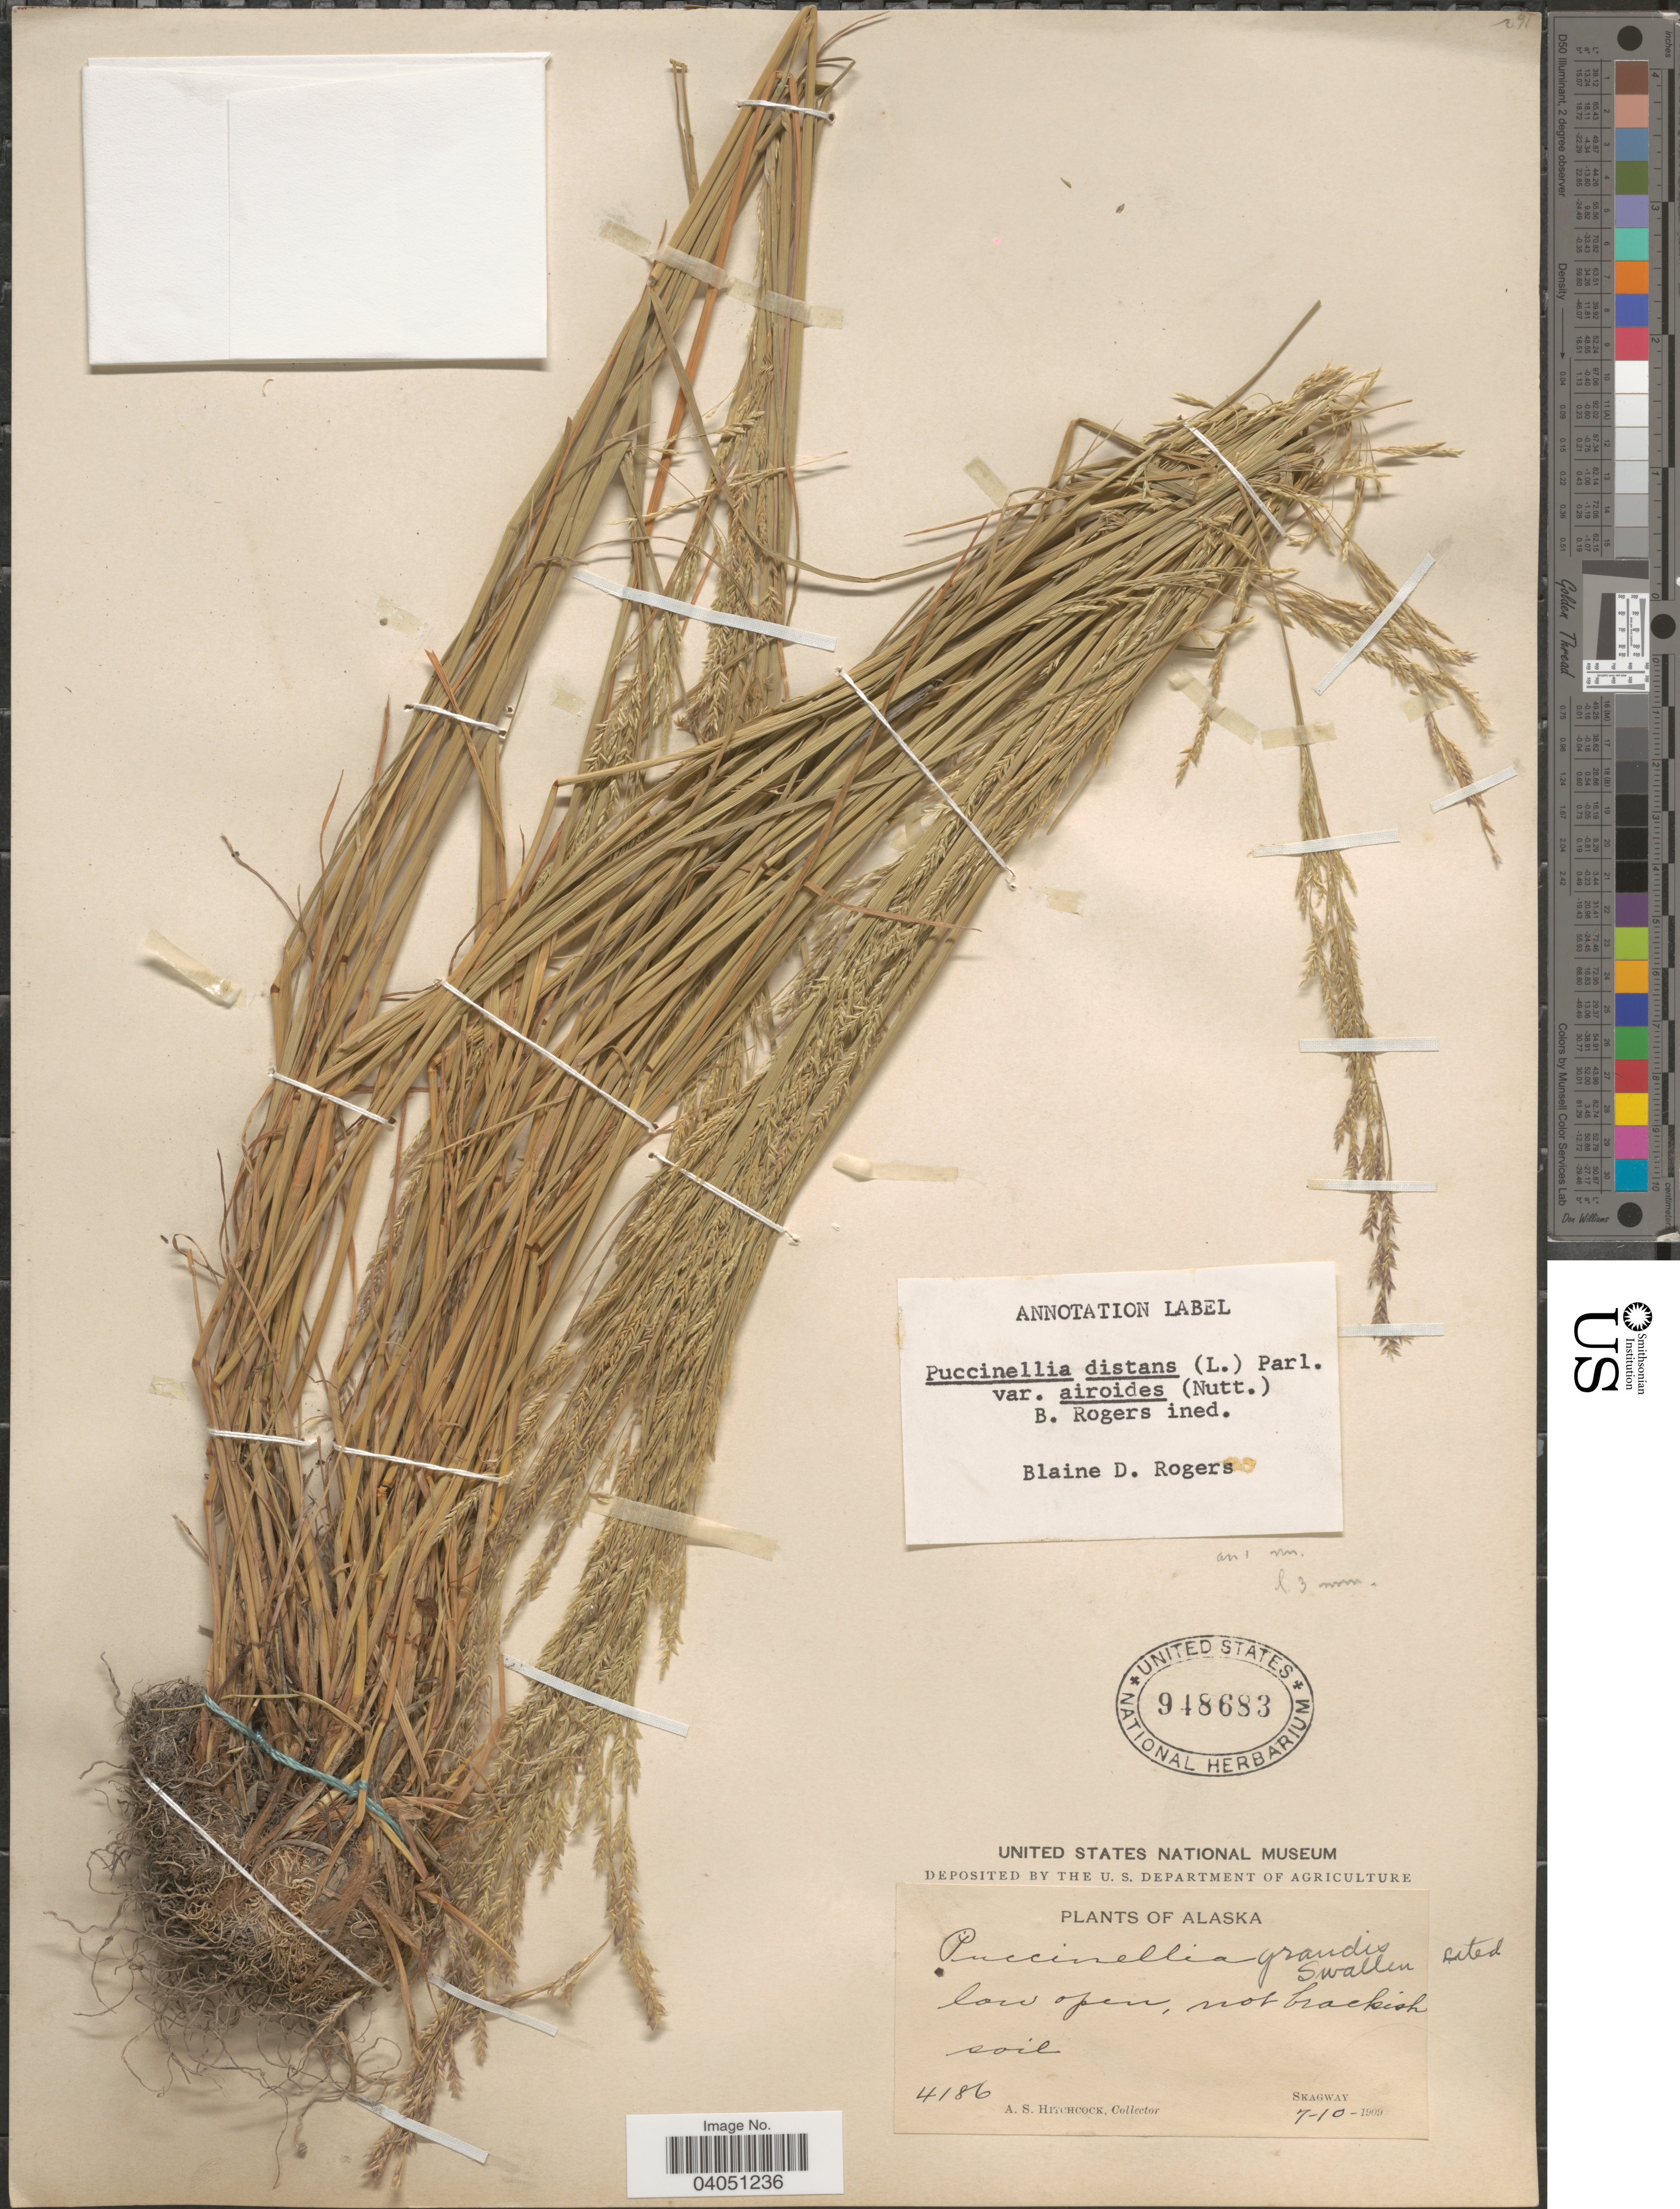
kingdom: Plantae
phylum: Tracheophyta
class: Liliopsida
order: Poales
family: Poaceae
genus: Puccinellia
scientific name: Puccinellia distans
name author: (Jacq.) Parl.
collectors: A. S. Hitchcock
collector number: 4186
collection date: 1909-07-10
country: United States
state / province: Alaska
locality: Skagway.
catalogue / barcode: US 948683